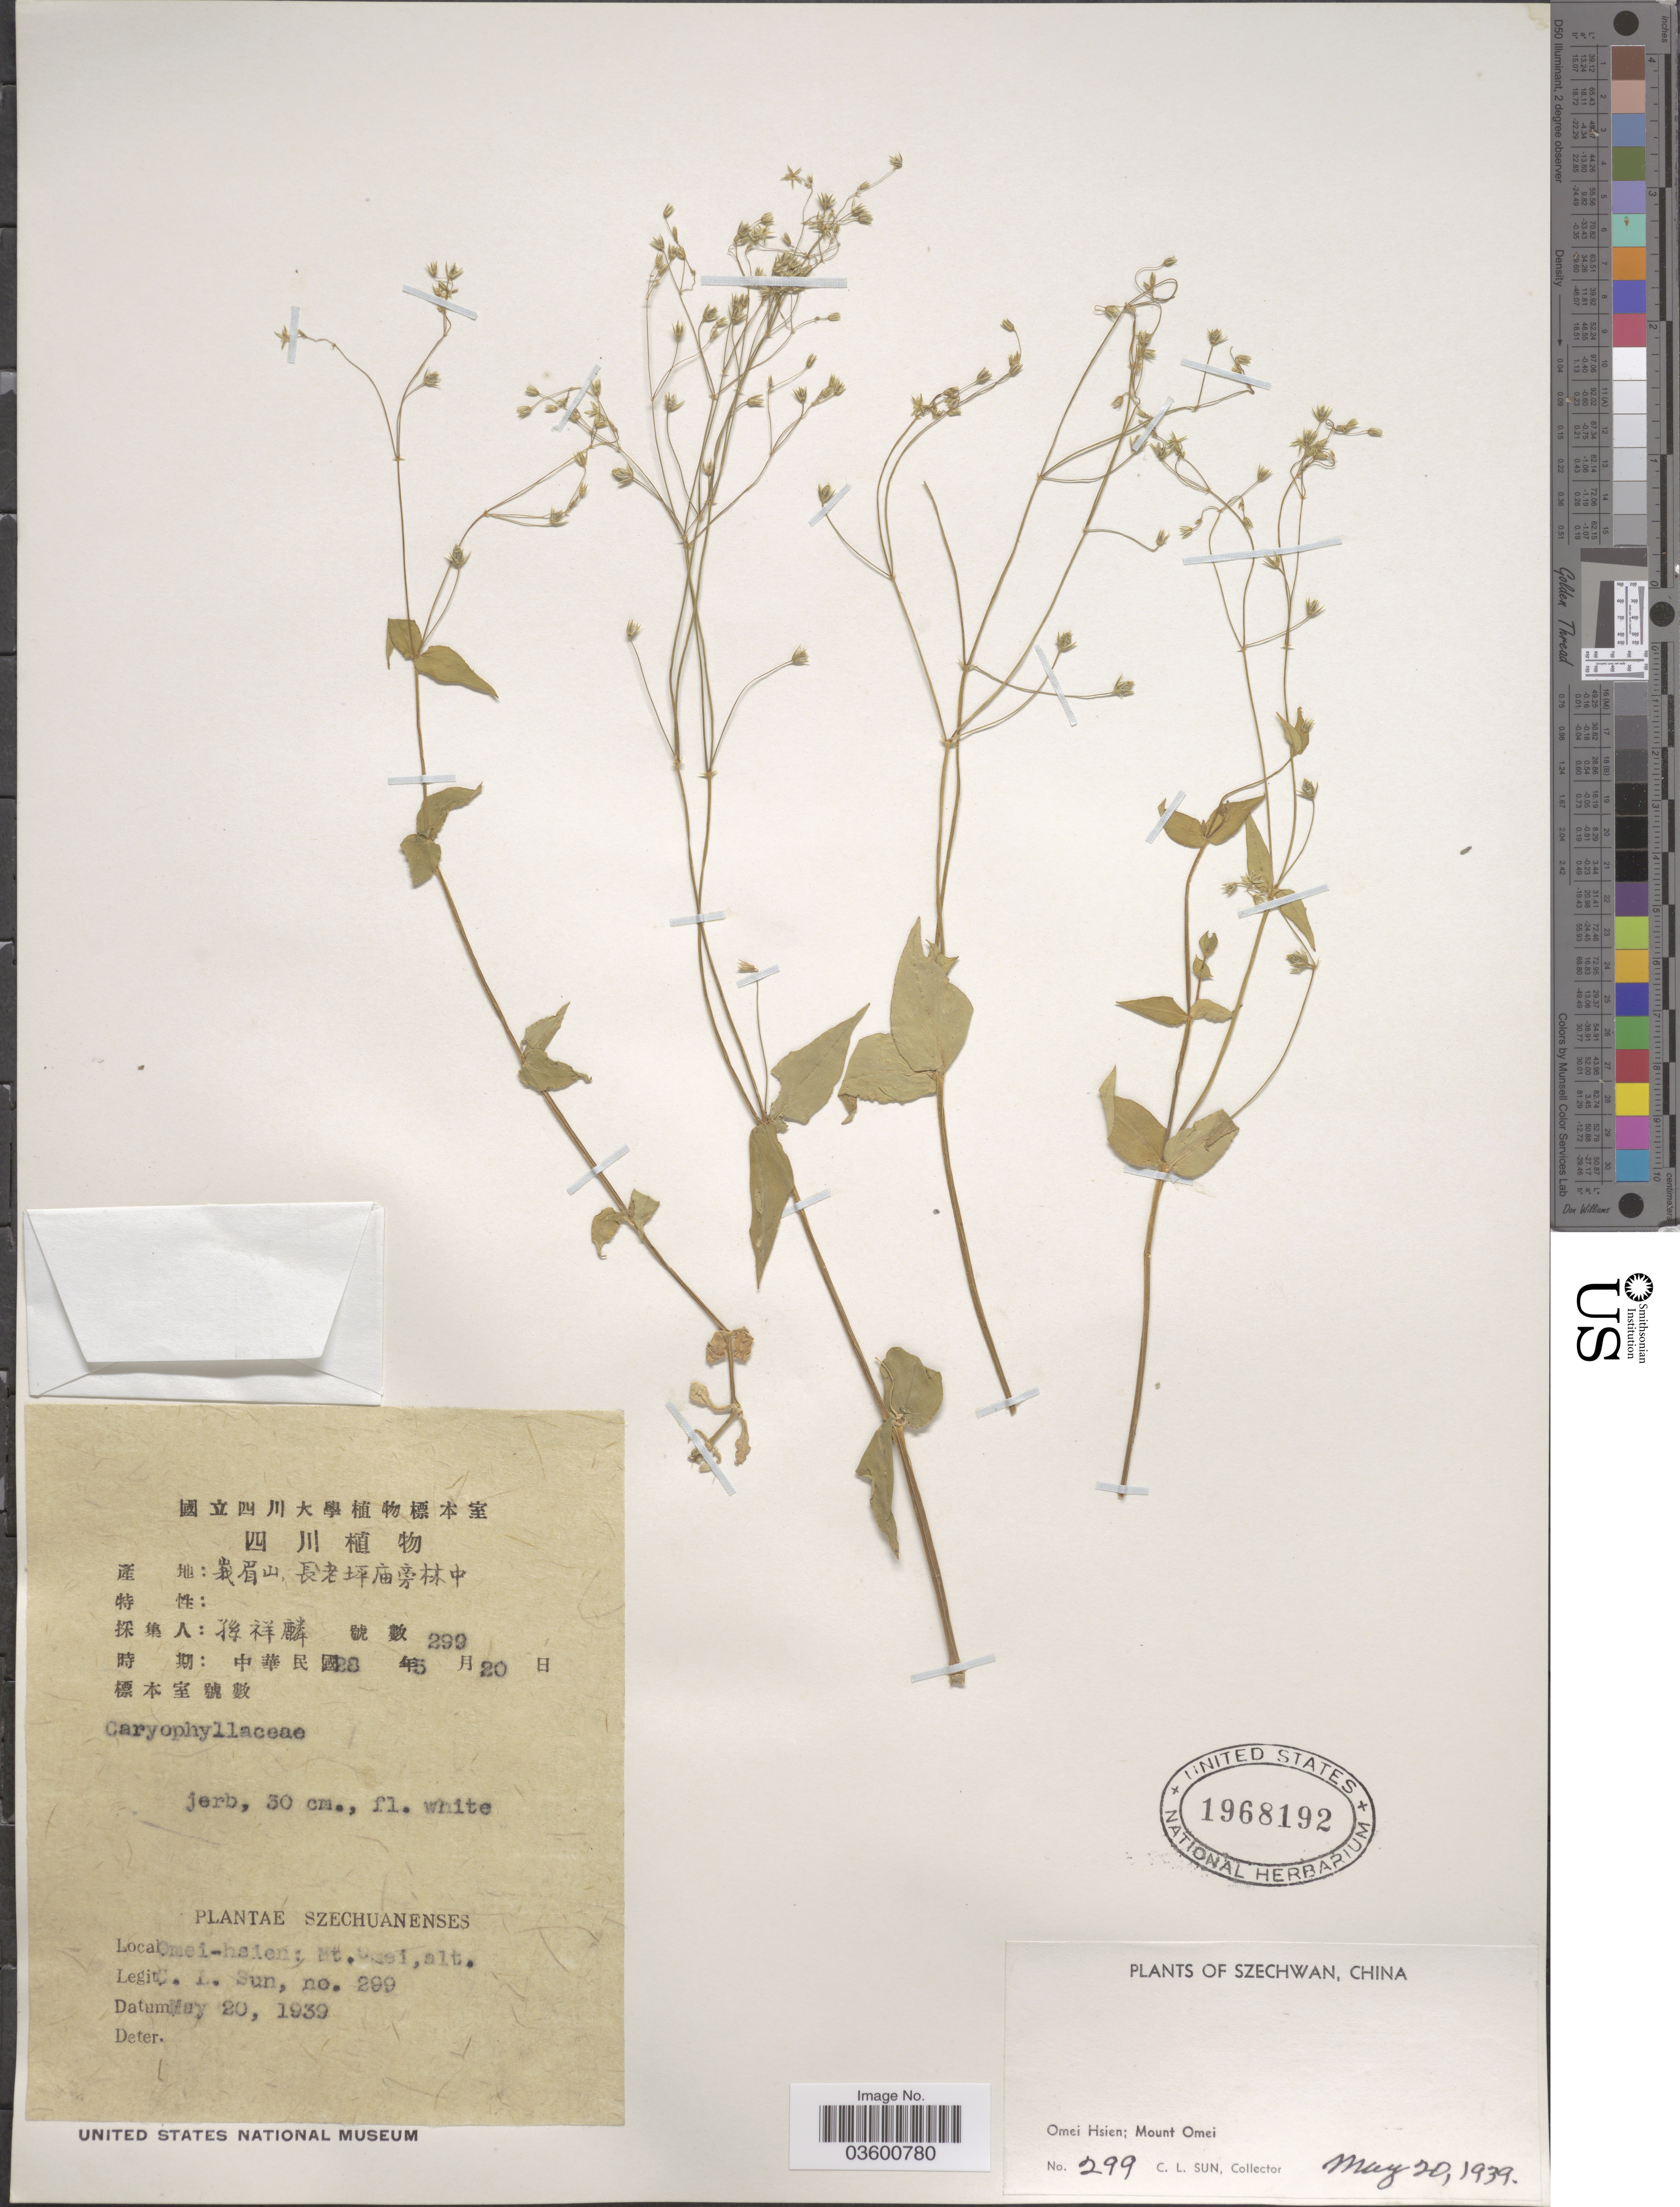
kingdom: Plantae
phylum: Tracheophyta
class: Magnoliopsida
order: Caryophyllales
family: Caryophyllaceae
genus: Stellaria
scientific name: Stellaria sp.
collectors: C. Sun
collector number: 299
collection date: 1939-05-20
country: China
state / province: Sichuan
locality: Szechwan. Omei Hsien; Mount Omei.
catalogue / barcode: US 1968192